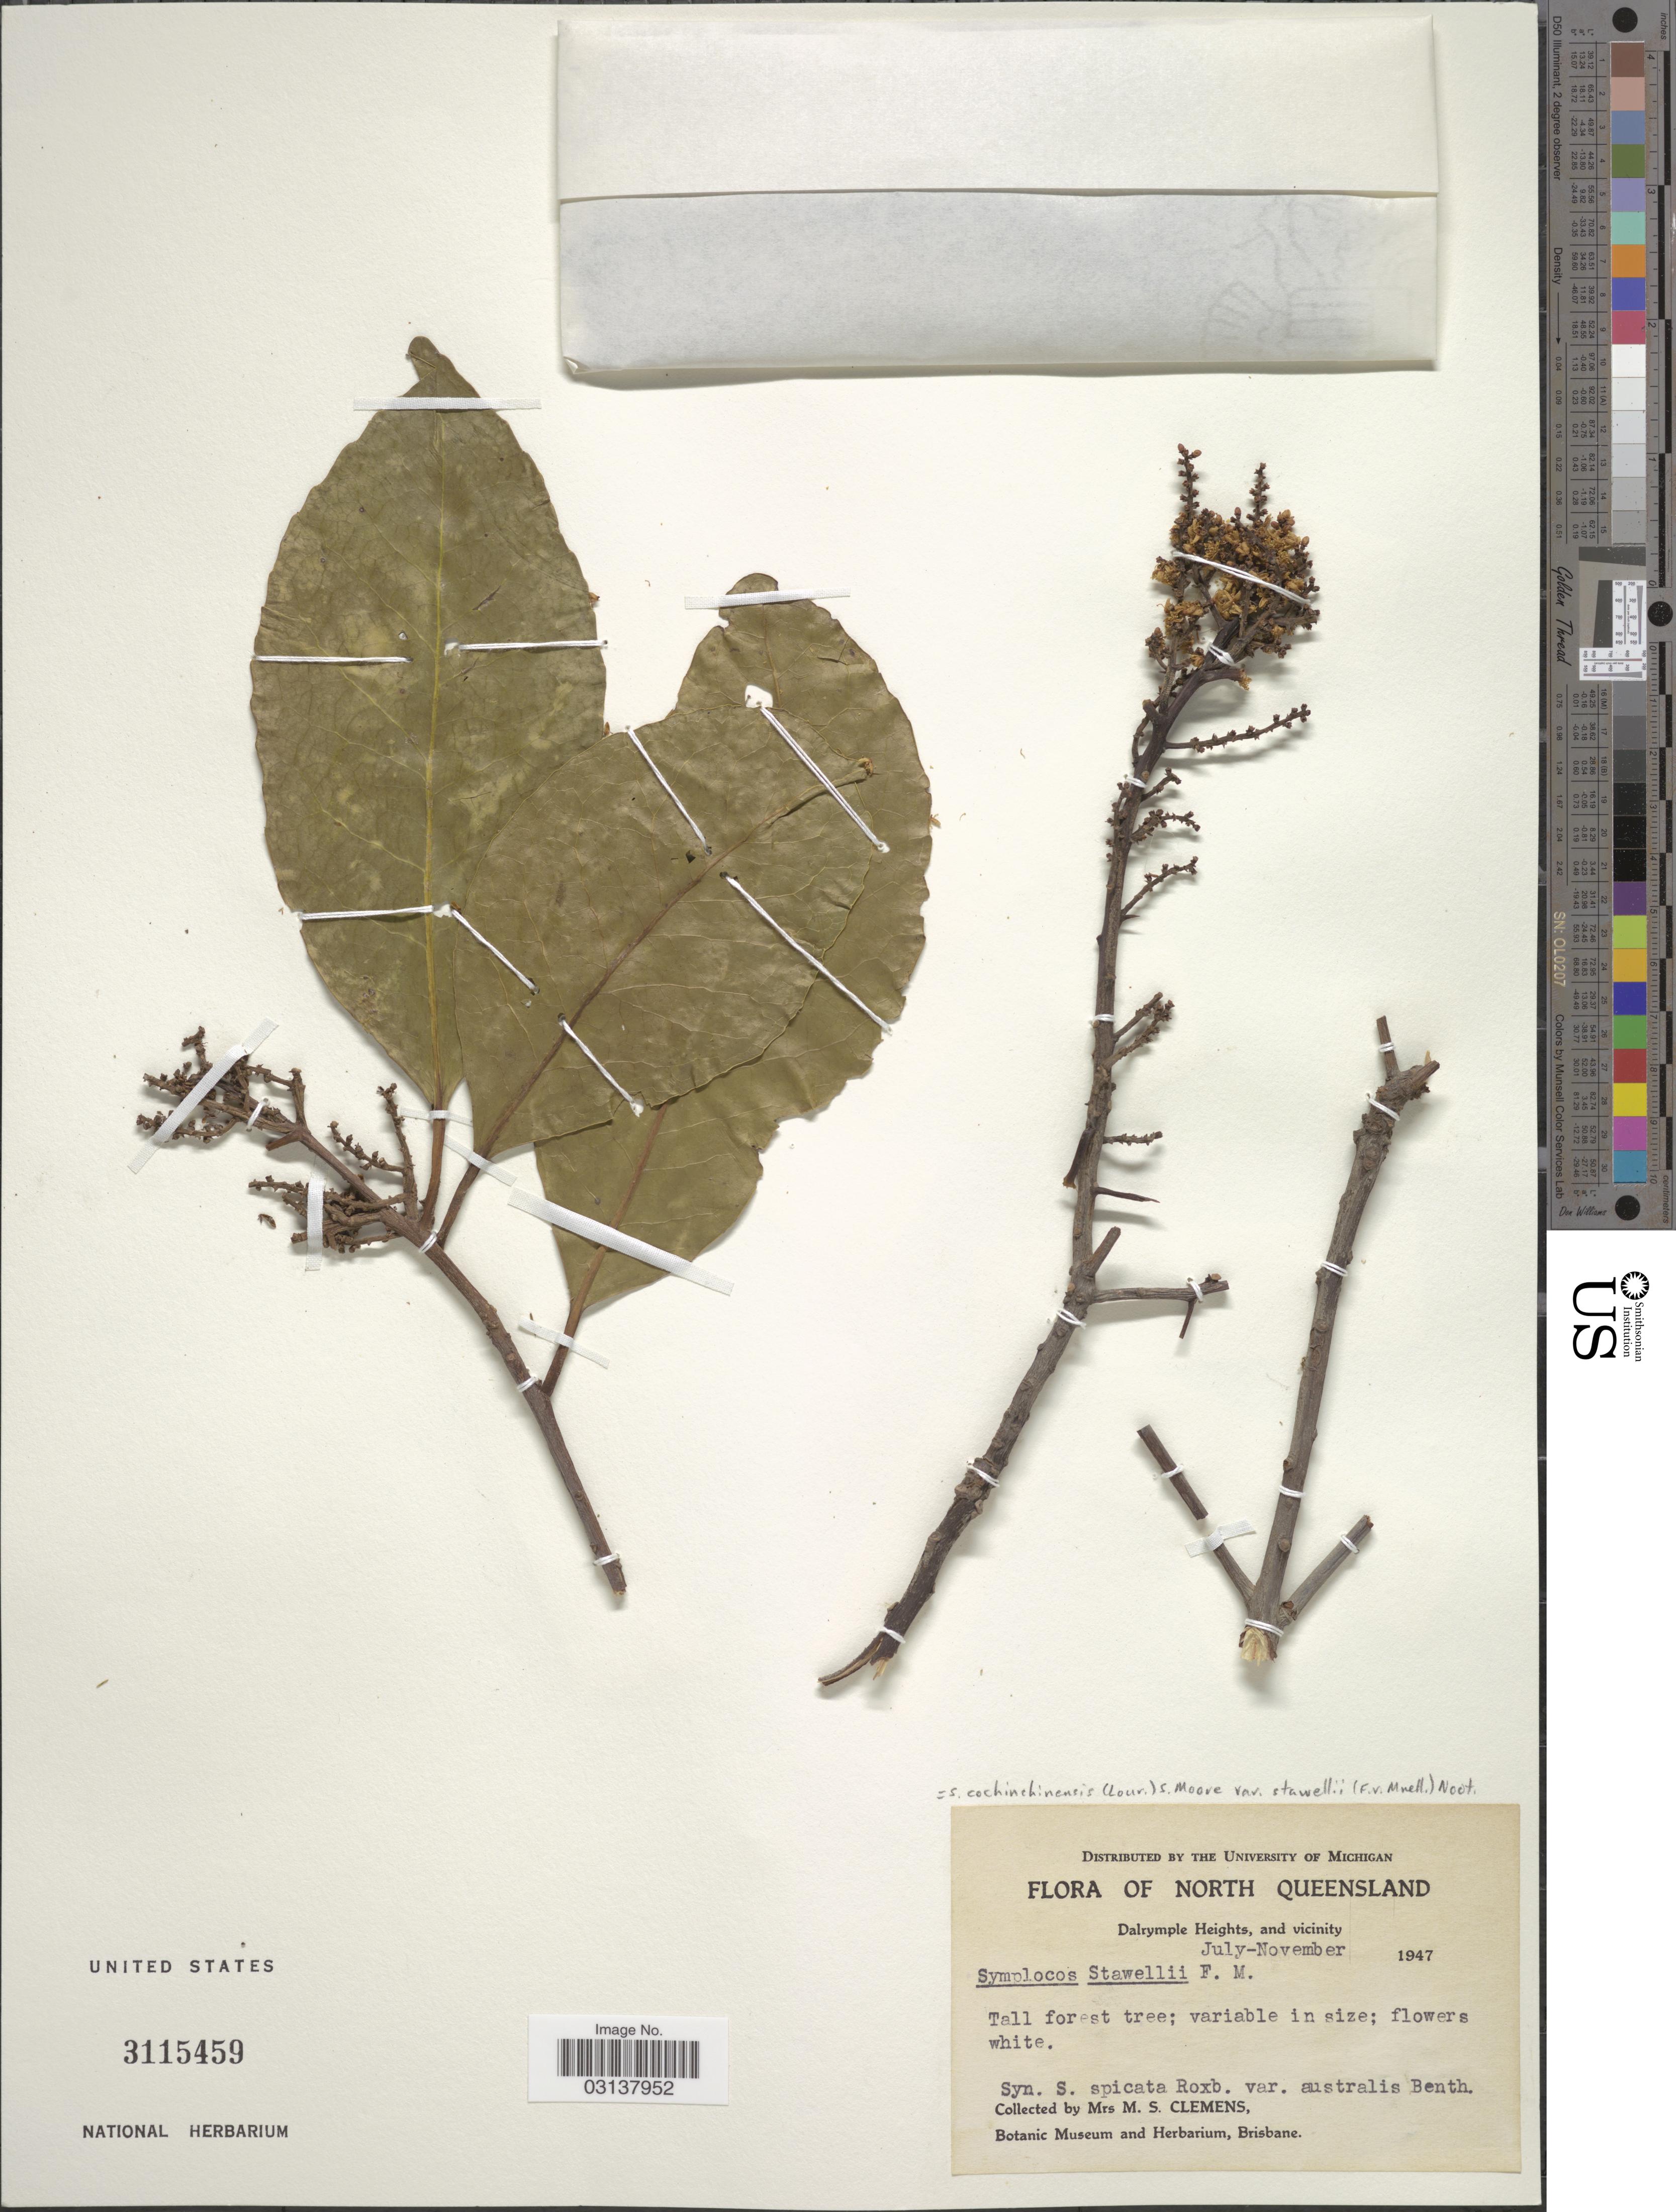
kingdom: Plantae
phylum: Tracheophyta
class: Magnoliopsida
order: Ericales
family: Symplocaceae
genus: Symplocos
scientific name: Symplocos stawellii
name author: F. Muell.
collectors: M. S. Clemens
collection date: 1947-07/1947-11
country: Australia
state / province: Queensland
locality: North Queensland. Dalrymple Heights, and vicinity.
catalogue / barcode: US 3115459